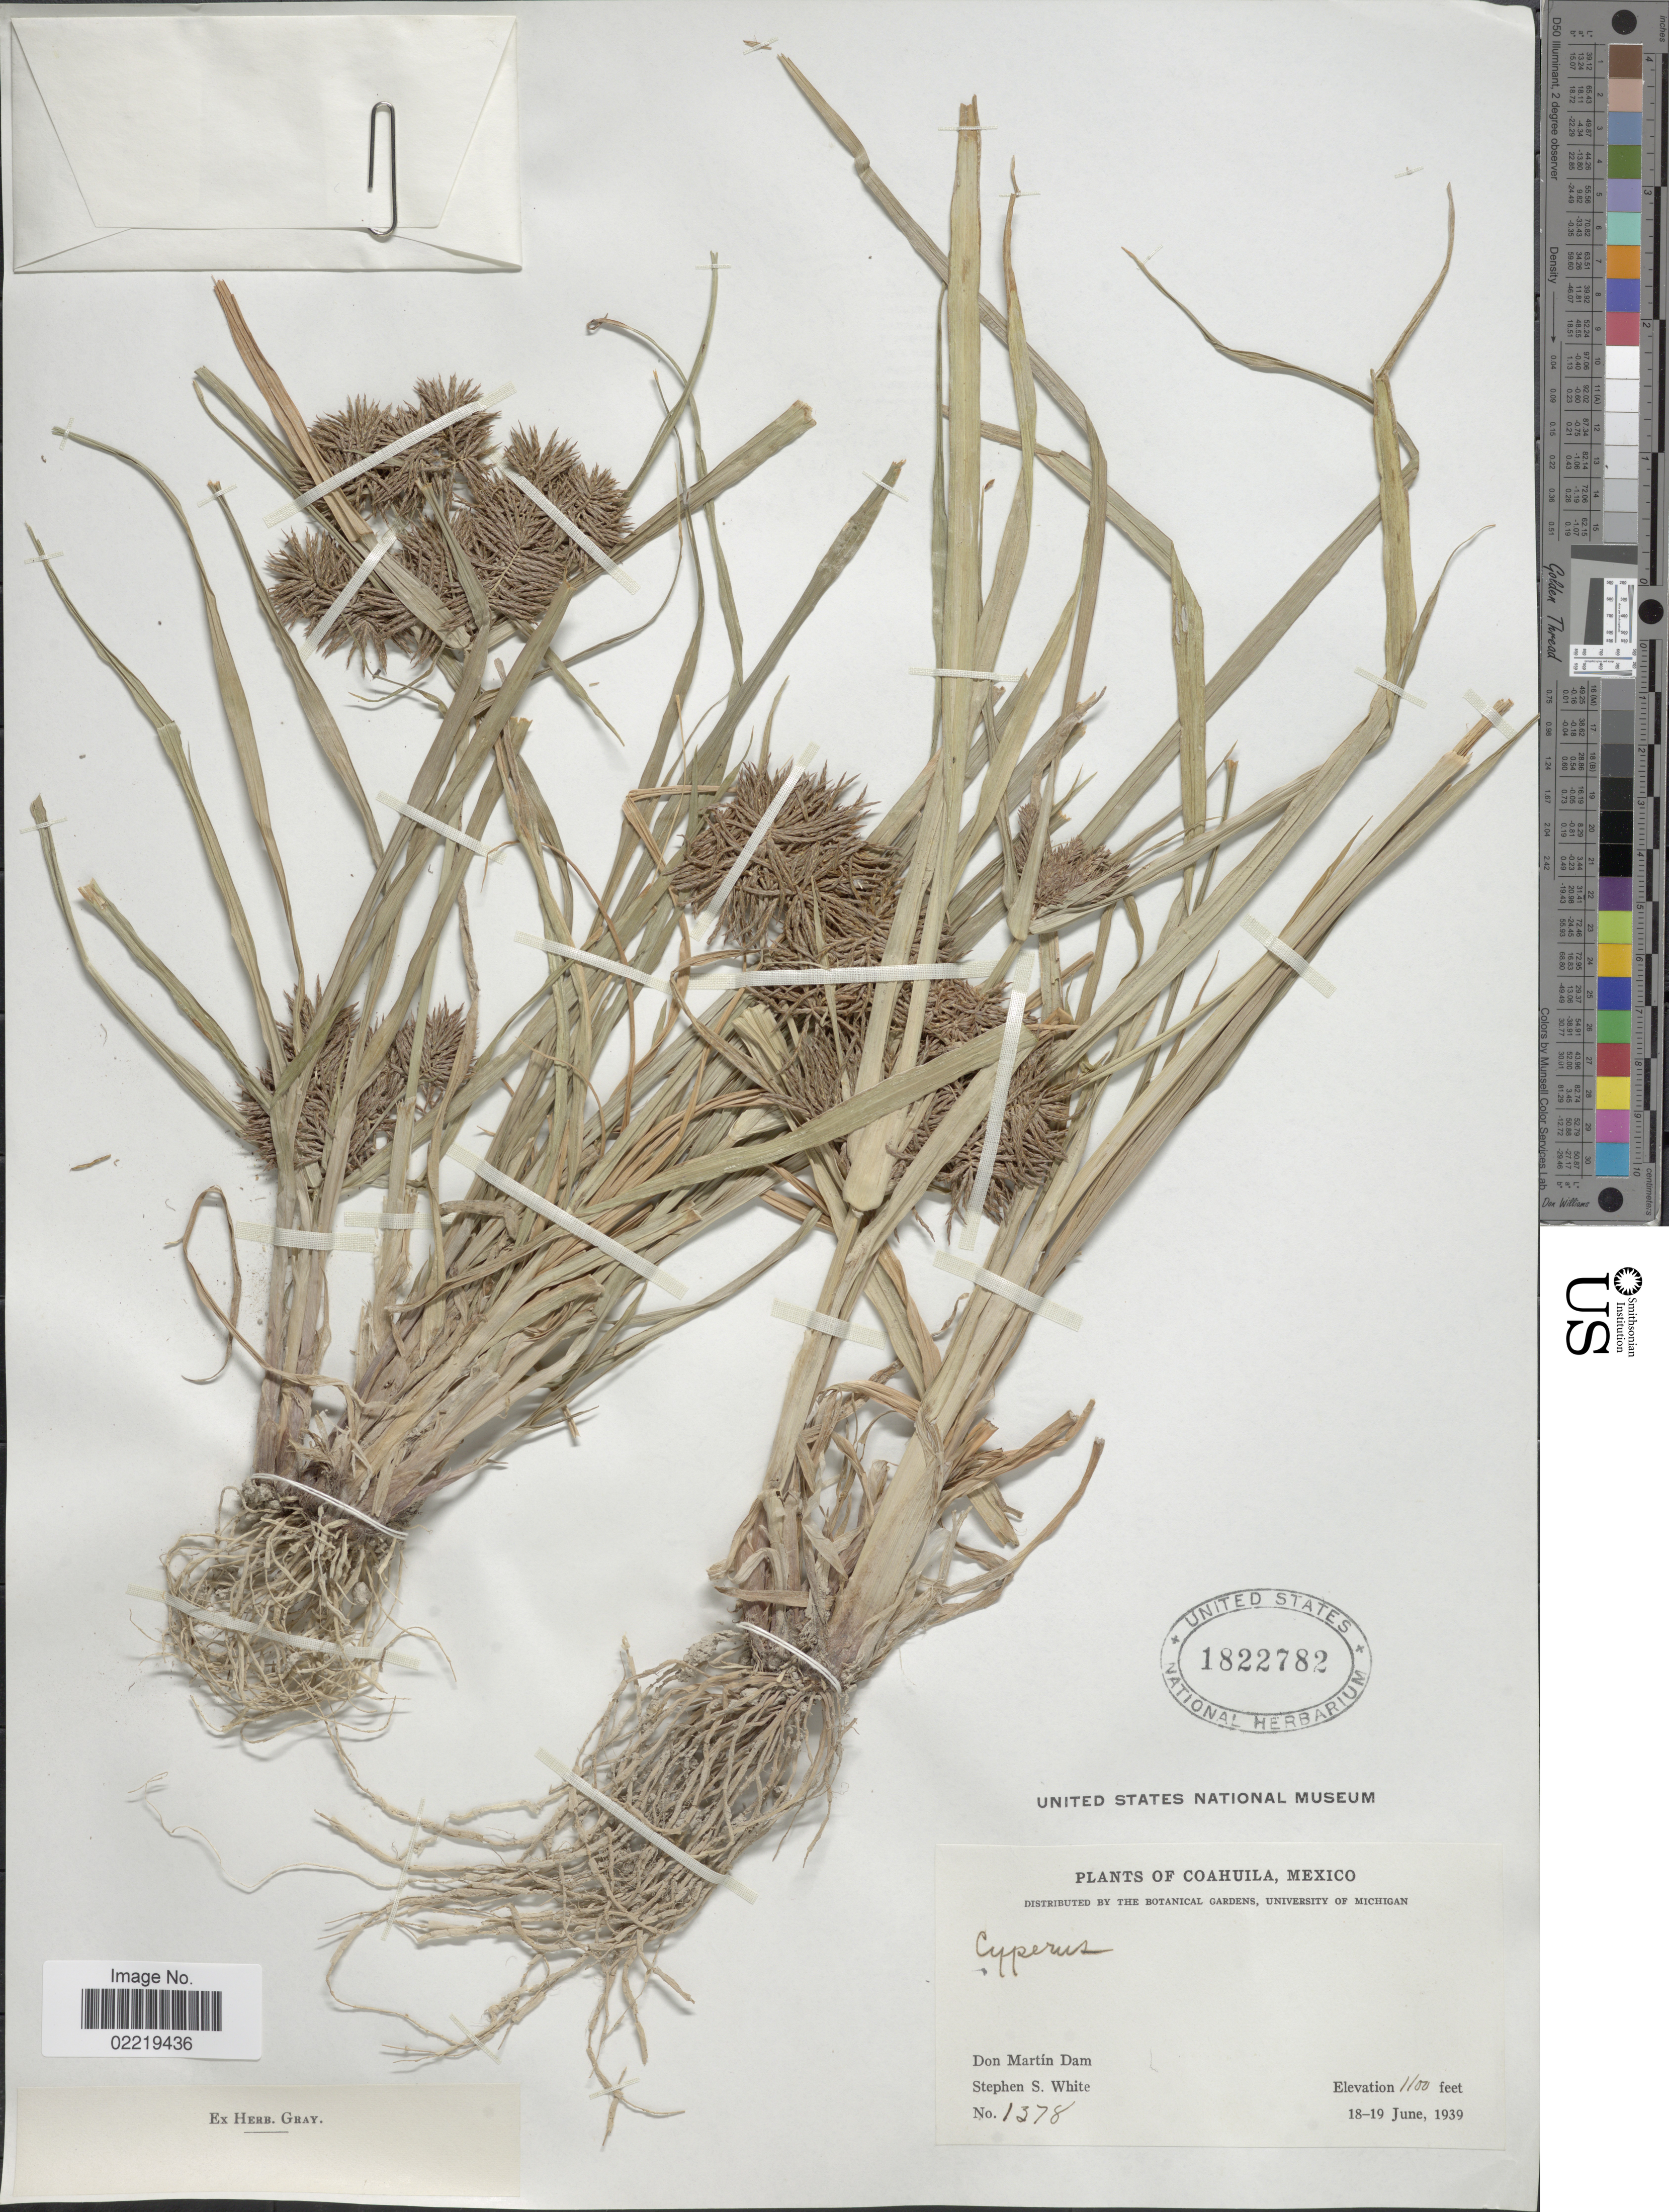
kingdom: Plantae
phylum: Tracheophyta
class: Liliopsida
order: Poales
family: Cyperaceae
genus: Cyperus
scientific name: Cyperus odoratus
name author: L.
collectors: S. S. White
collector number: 1378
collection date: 1939-06-18/1939-06-19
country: Mexico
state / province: Coahuila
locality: Don Martin Dam.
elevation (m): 335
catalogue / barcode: US 1822782